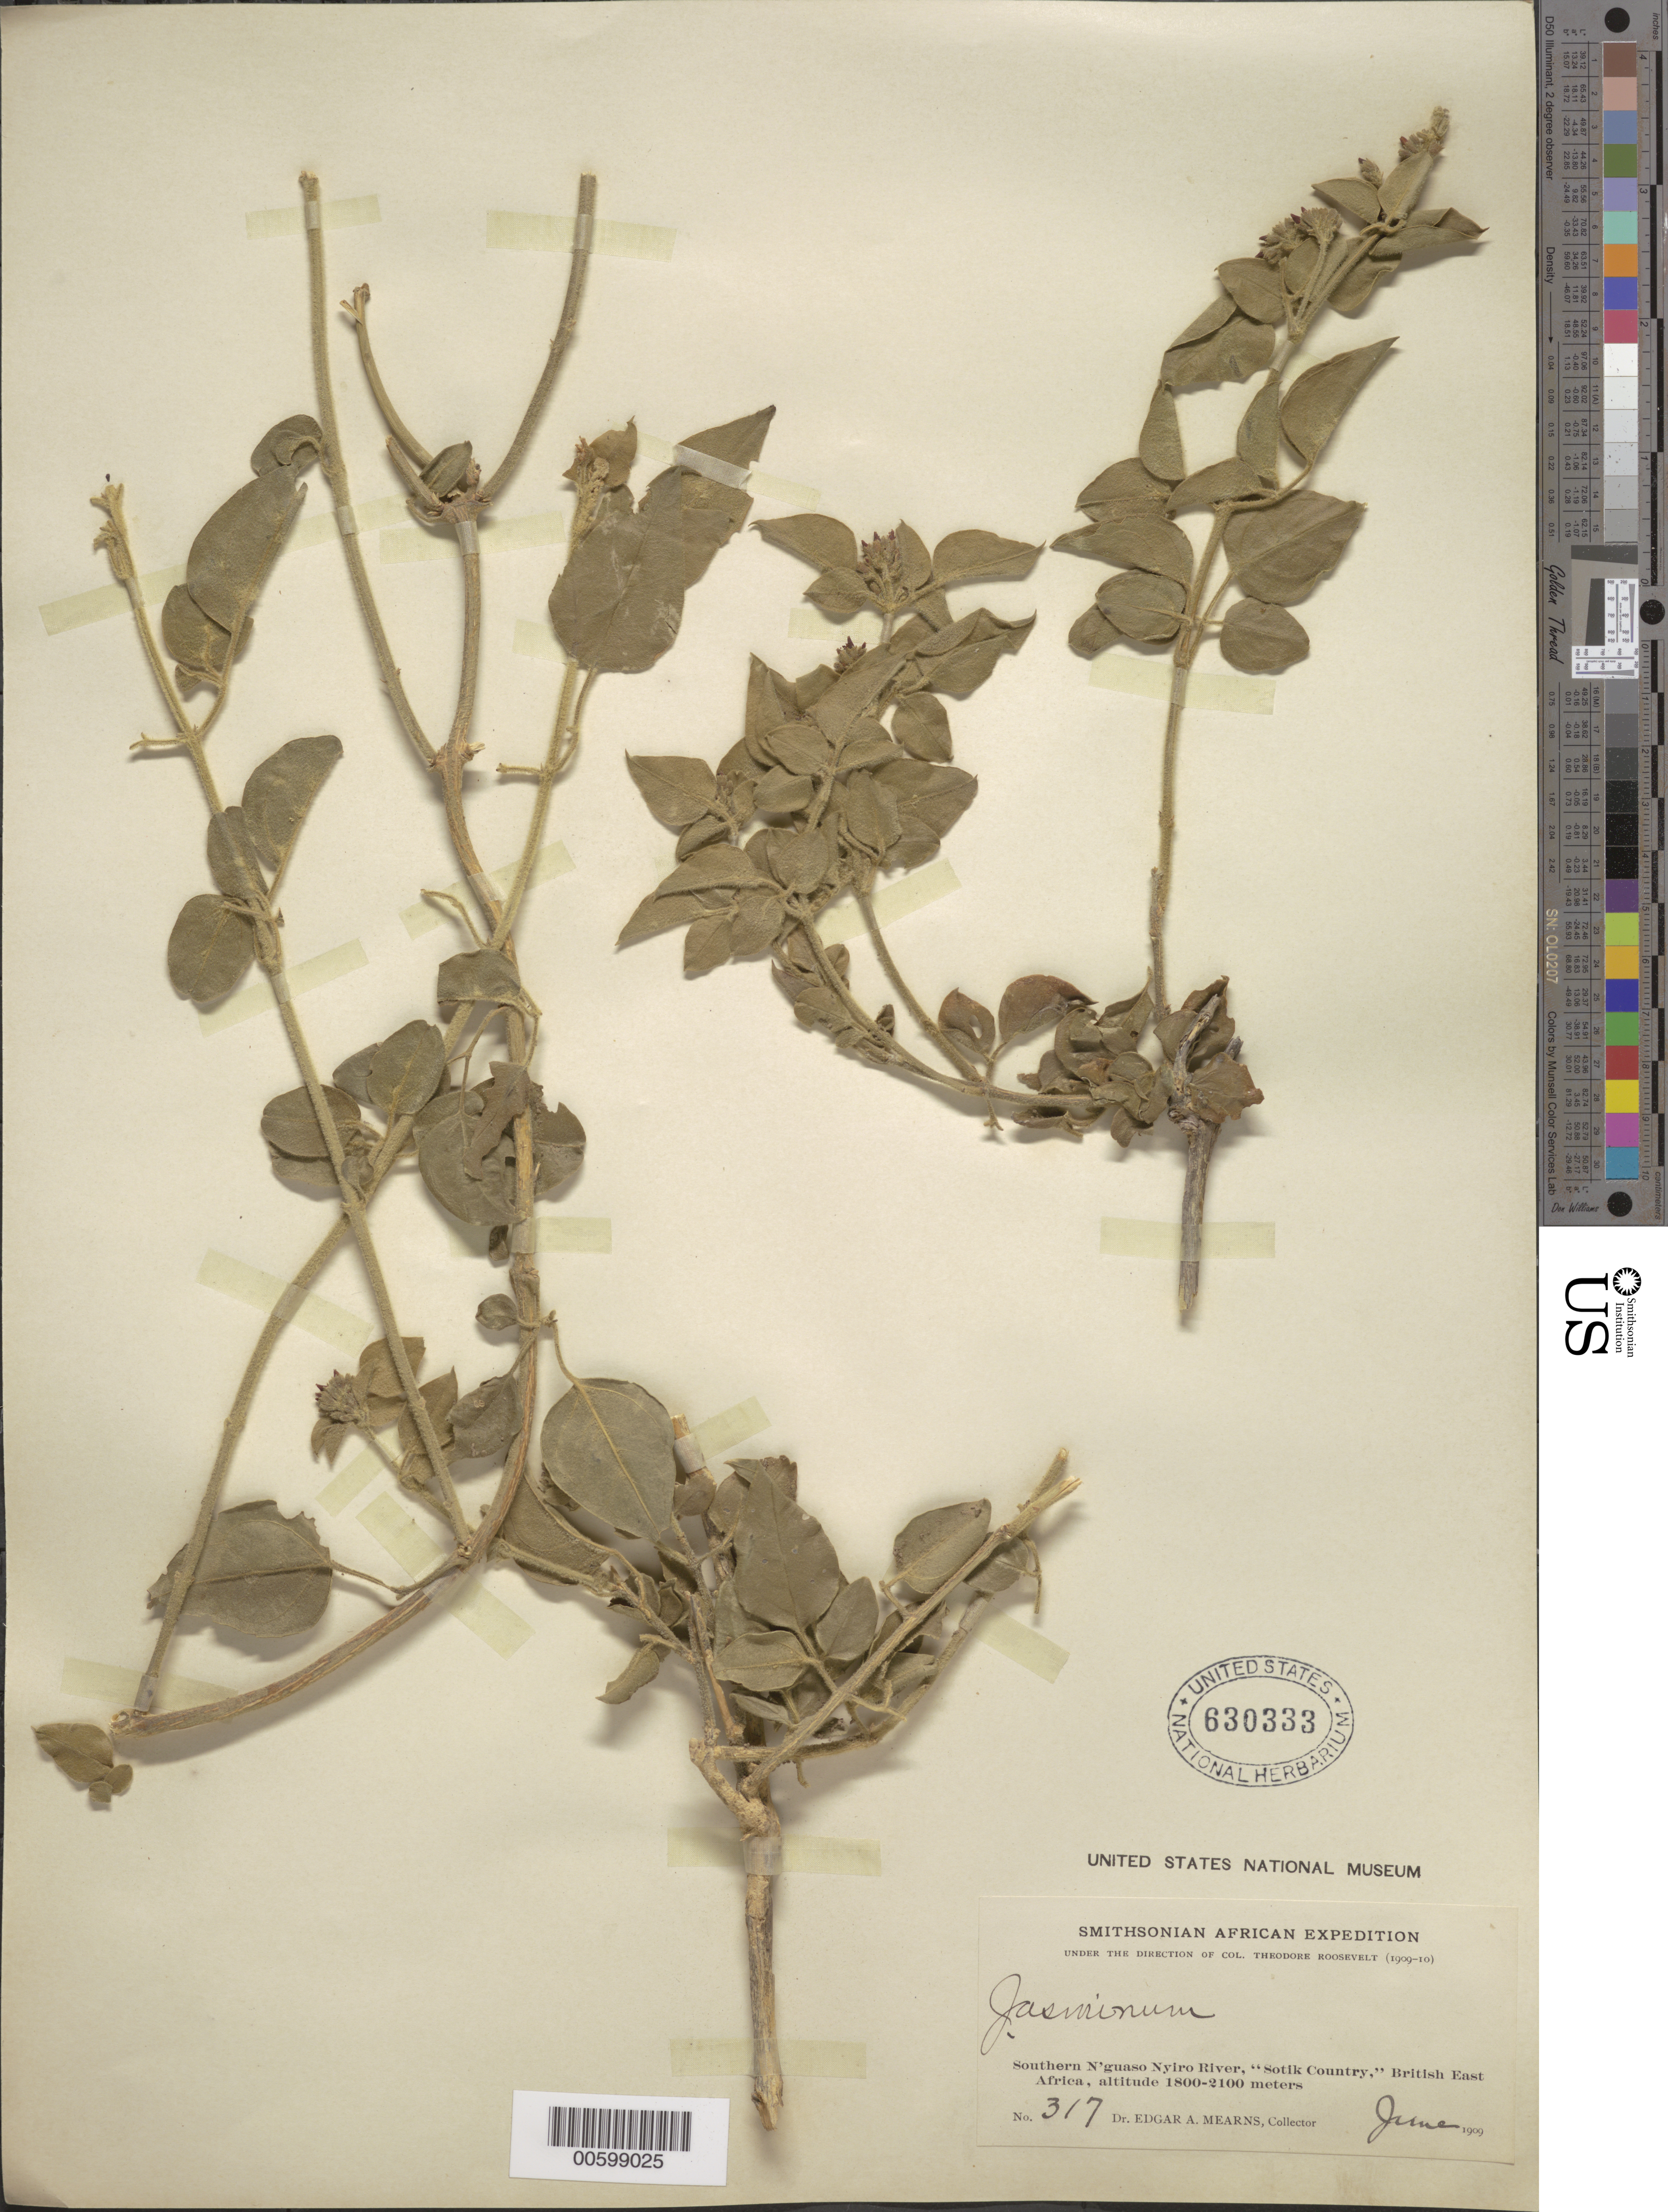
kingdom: Plantae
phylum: Tracheophyta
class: Magnoliopsida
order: Lamiales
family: Oleaceae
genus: Jasminum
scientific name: Jasminum sp.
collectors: E. A. Mearns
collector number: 317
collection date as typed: Jun 1909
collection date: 1909-06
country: Kenya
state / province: Bomet / Narok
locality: Southern N'guaso Nyiro river", Sotik Country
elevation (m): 1800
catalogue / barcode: US 630333